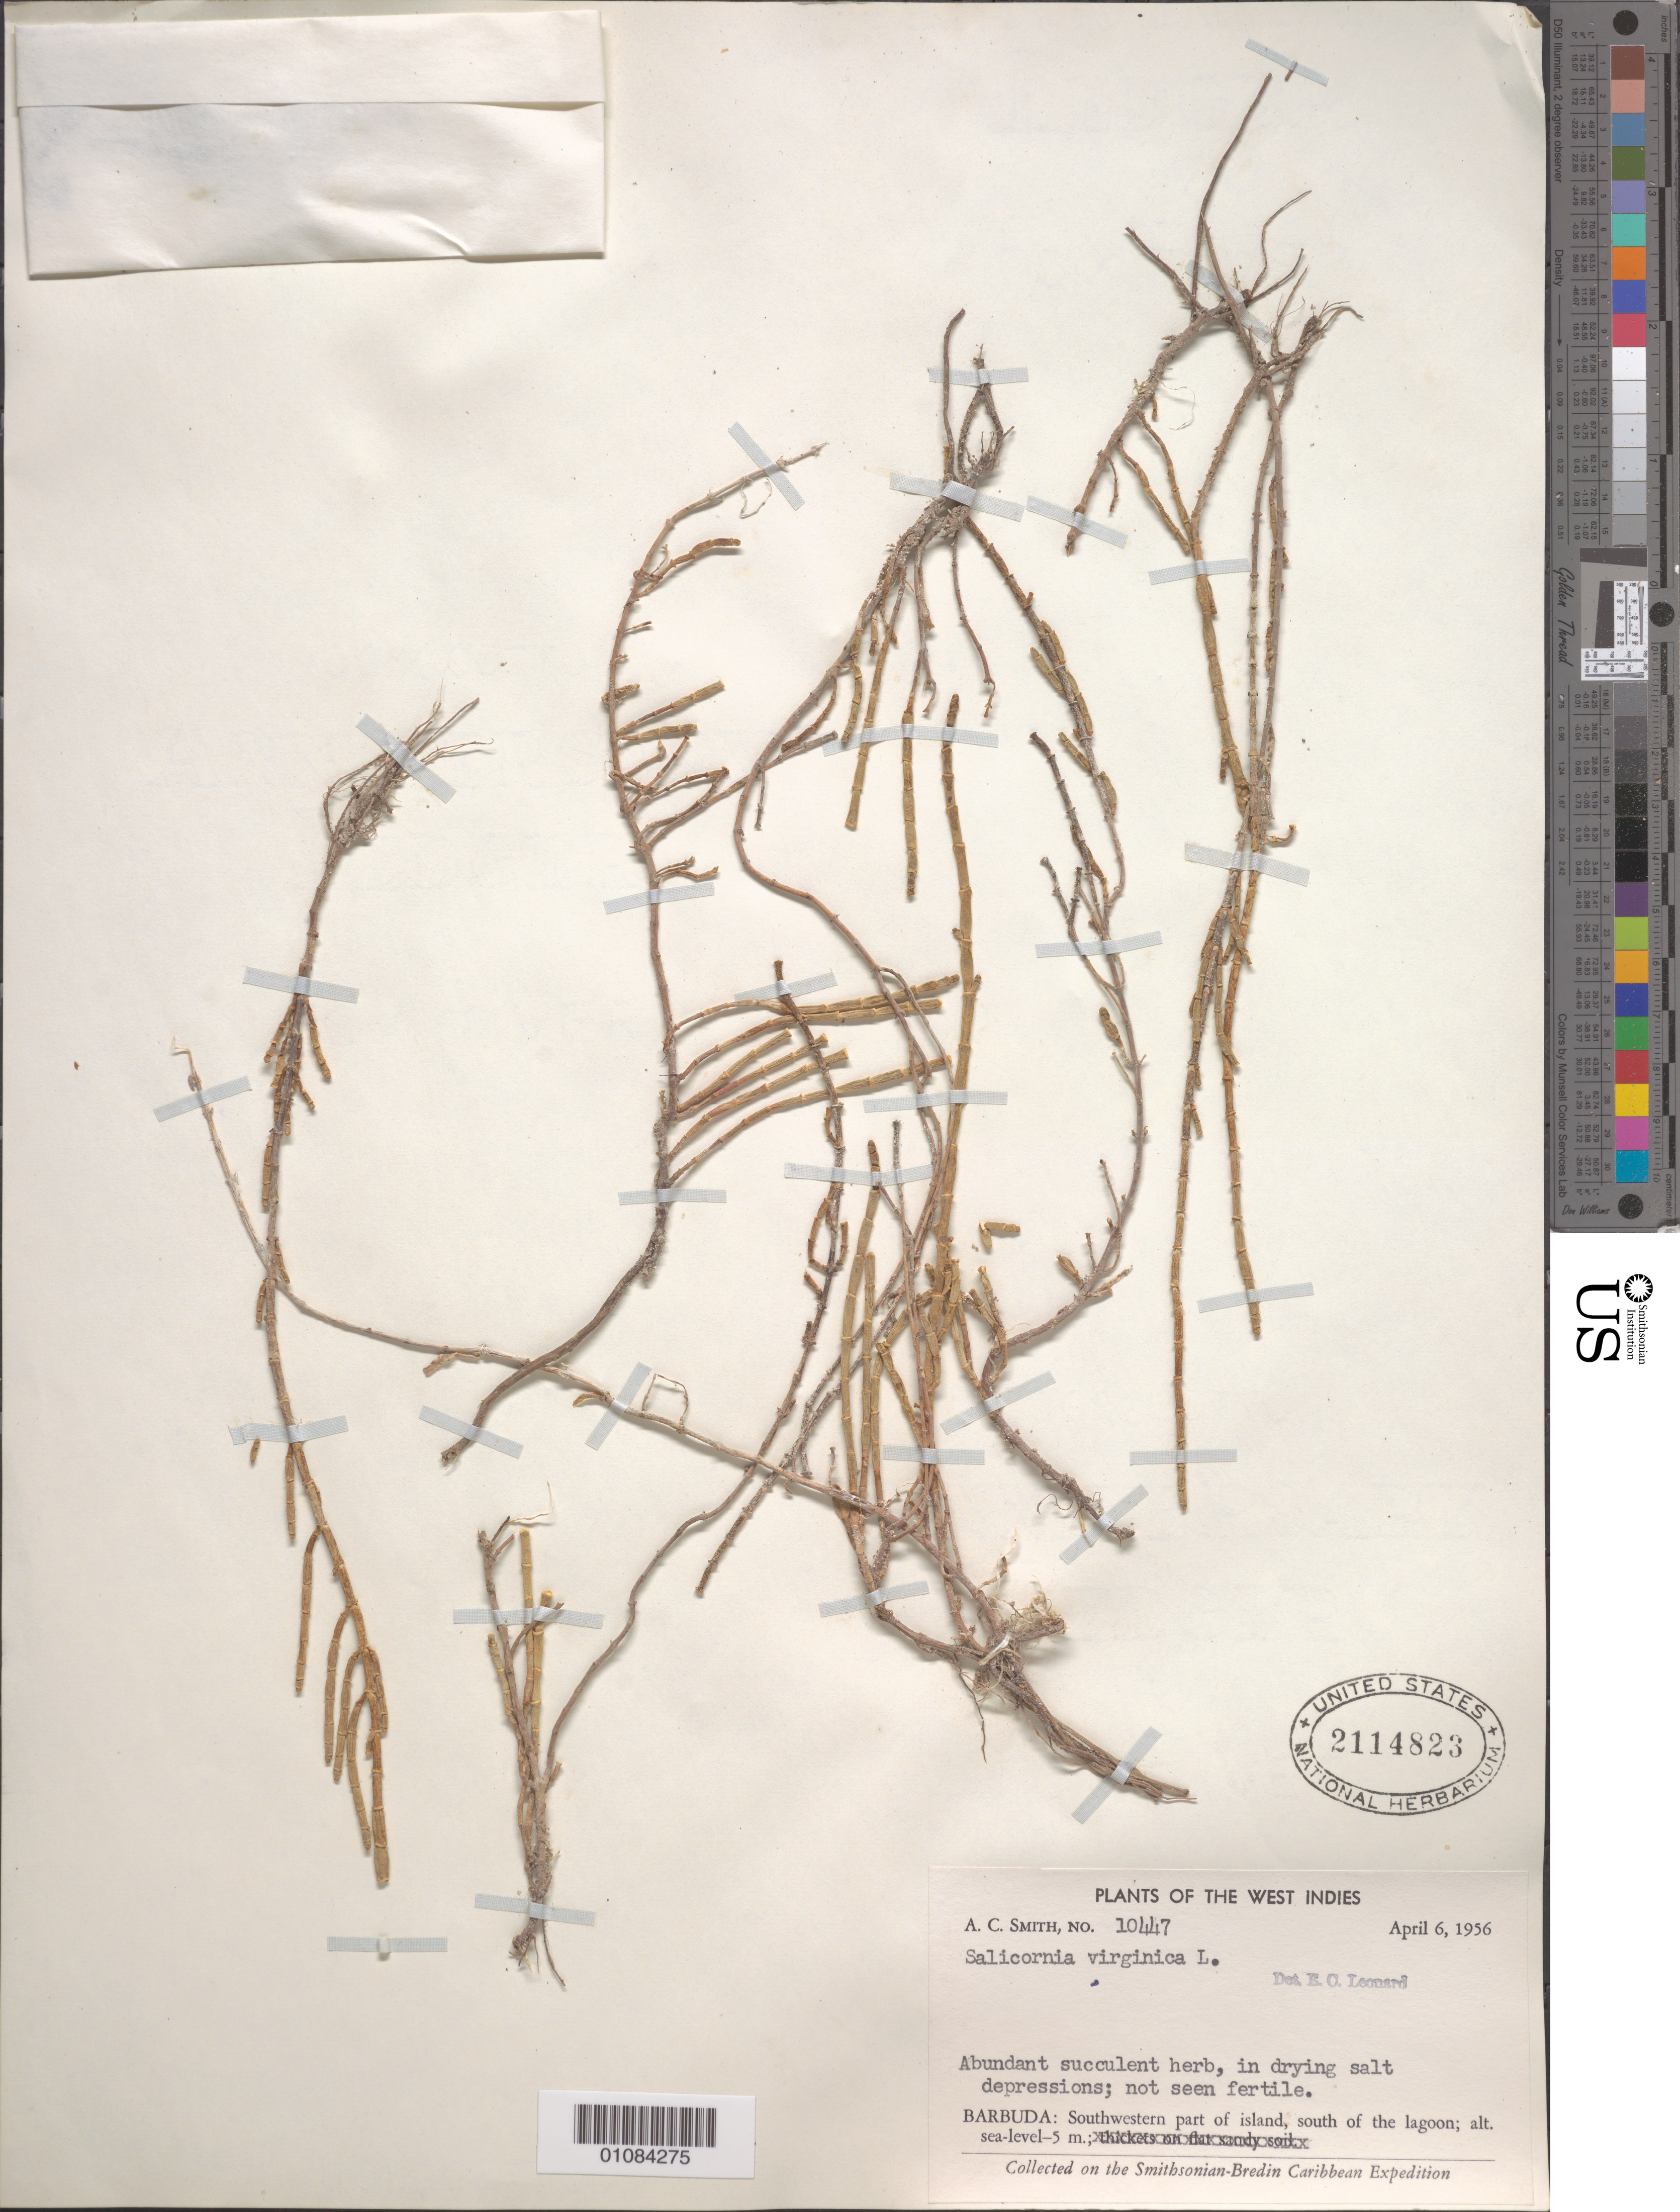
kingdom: Plantae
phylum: Tracheophyta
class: Magnoliopsida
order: Caryophyllales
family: Amaranthaceae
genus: Salicornia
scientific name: Salicornia virginica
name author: L.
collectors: A. C. Smith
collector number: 10447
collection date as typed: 06 Apr 1956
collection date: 1956-04-06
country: Antigua and Barbuda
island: Barbuda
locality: Southwestern part of island, south of the lagoon.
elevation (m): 0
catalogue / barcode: US 2114823